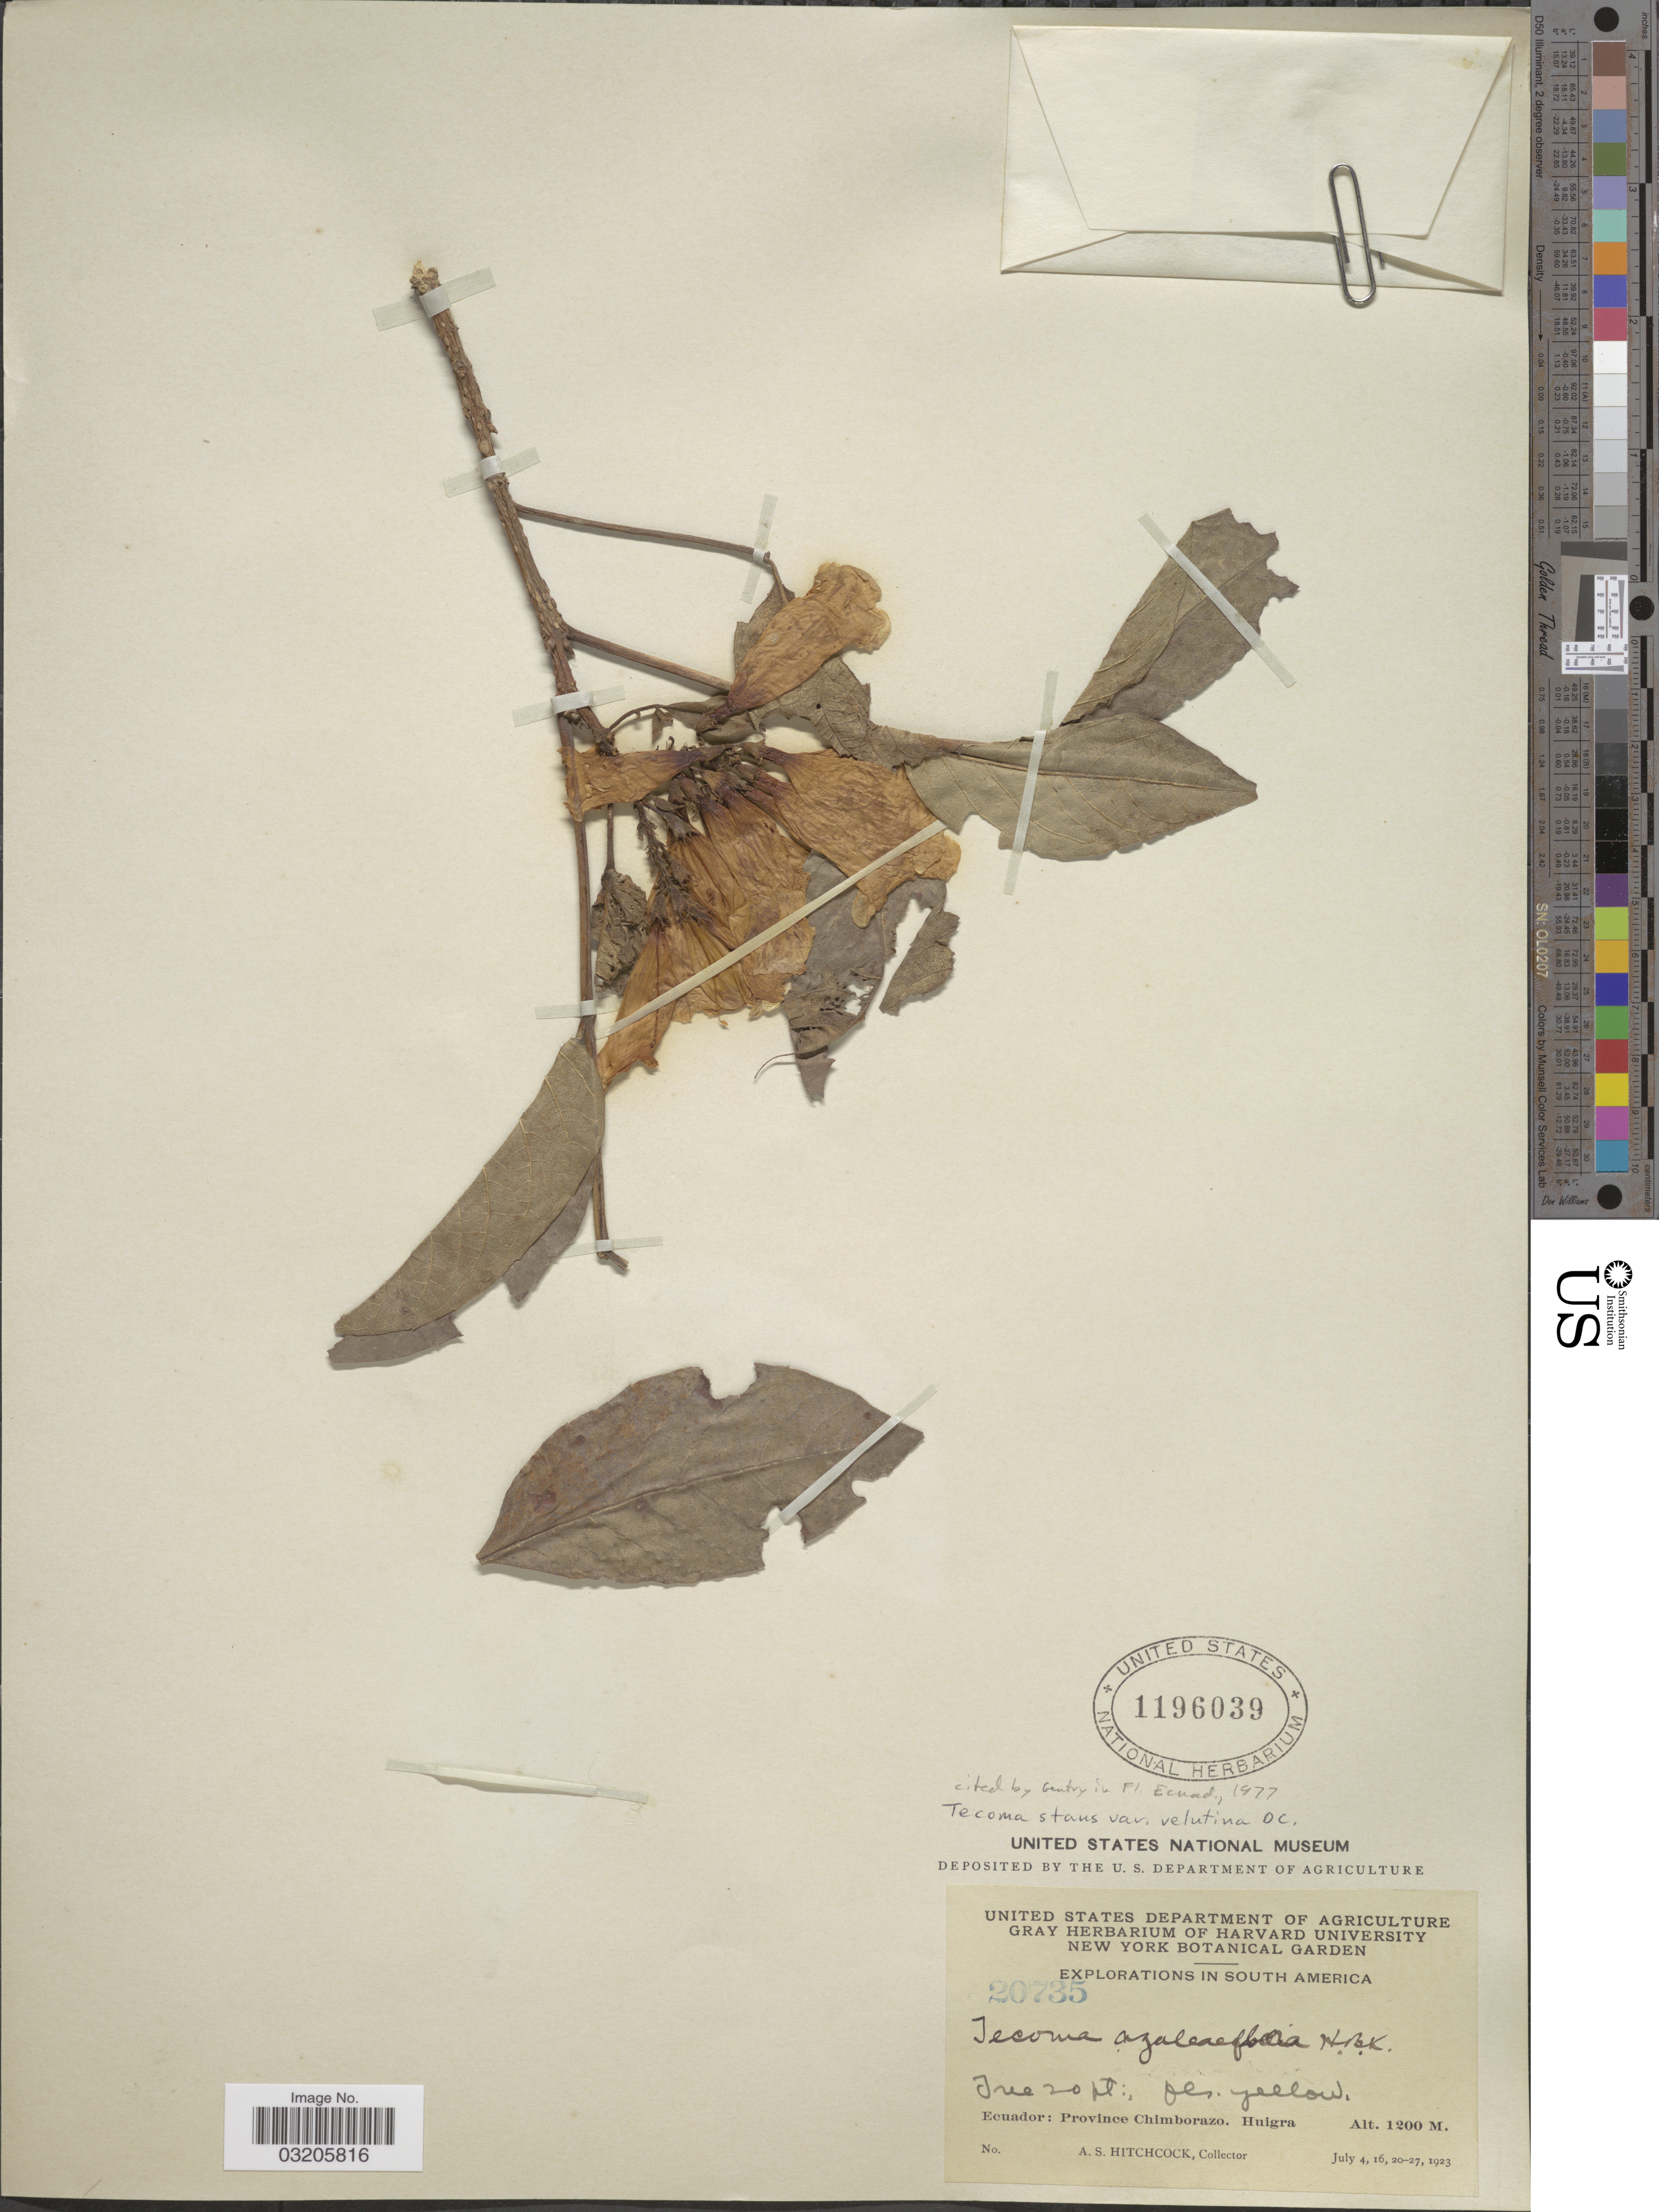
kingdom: Plantae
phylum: Tracheophyta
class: Magnoliopsida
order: Lamiales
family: Bignoniaceae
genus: Tecoma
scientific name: Tecoma stans var. velutina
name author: DC.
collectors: A. S. Hitchcock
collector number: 20735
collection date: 1923-07-04/1923-07-27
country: Ecuador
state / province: Chimborazo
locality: Huigra.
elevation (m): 1200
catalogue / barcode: US 1196039